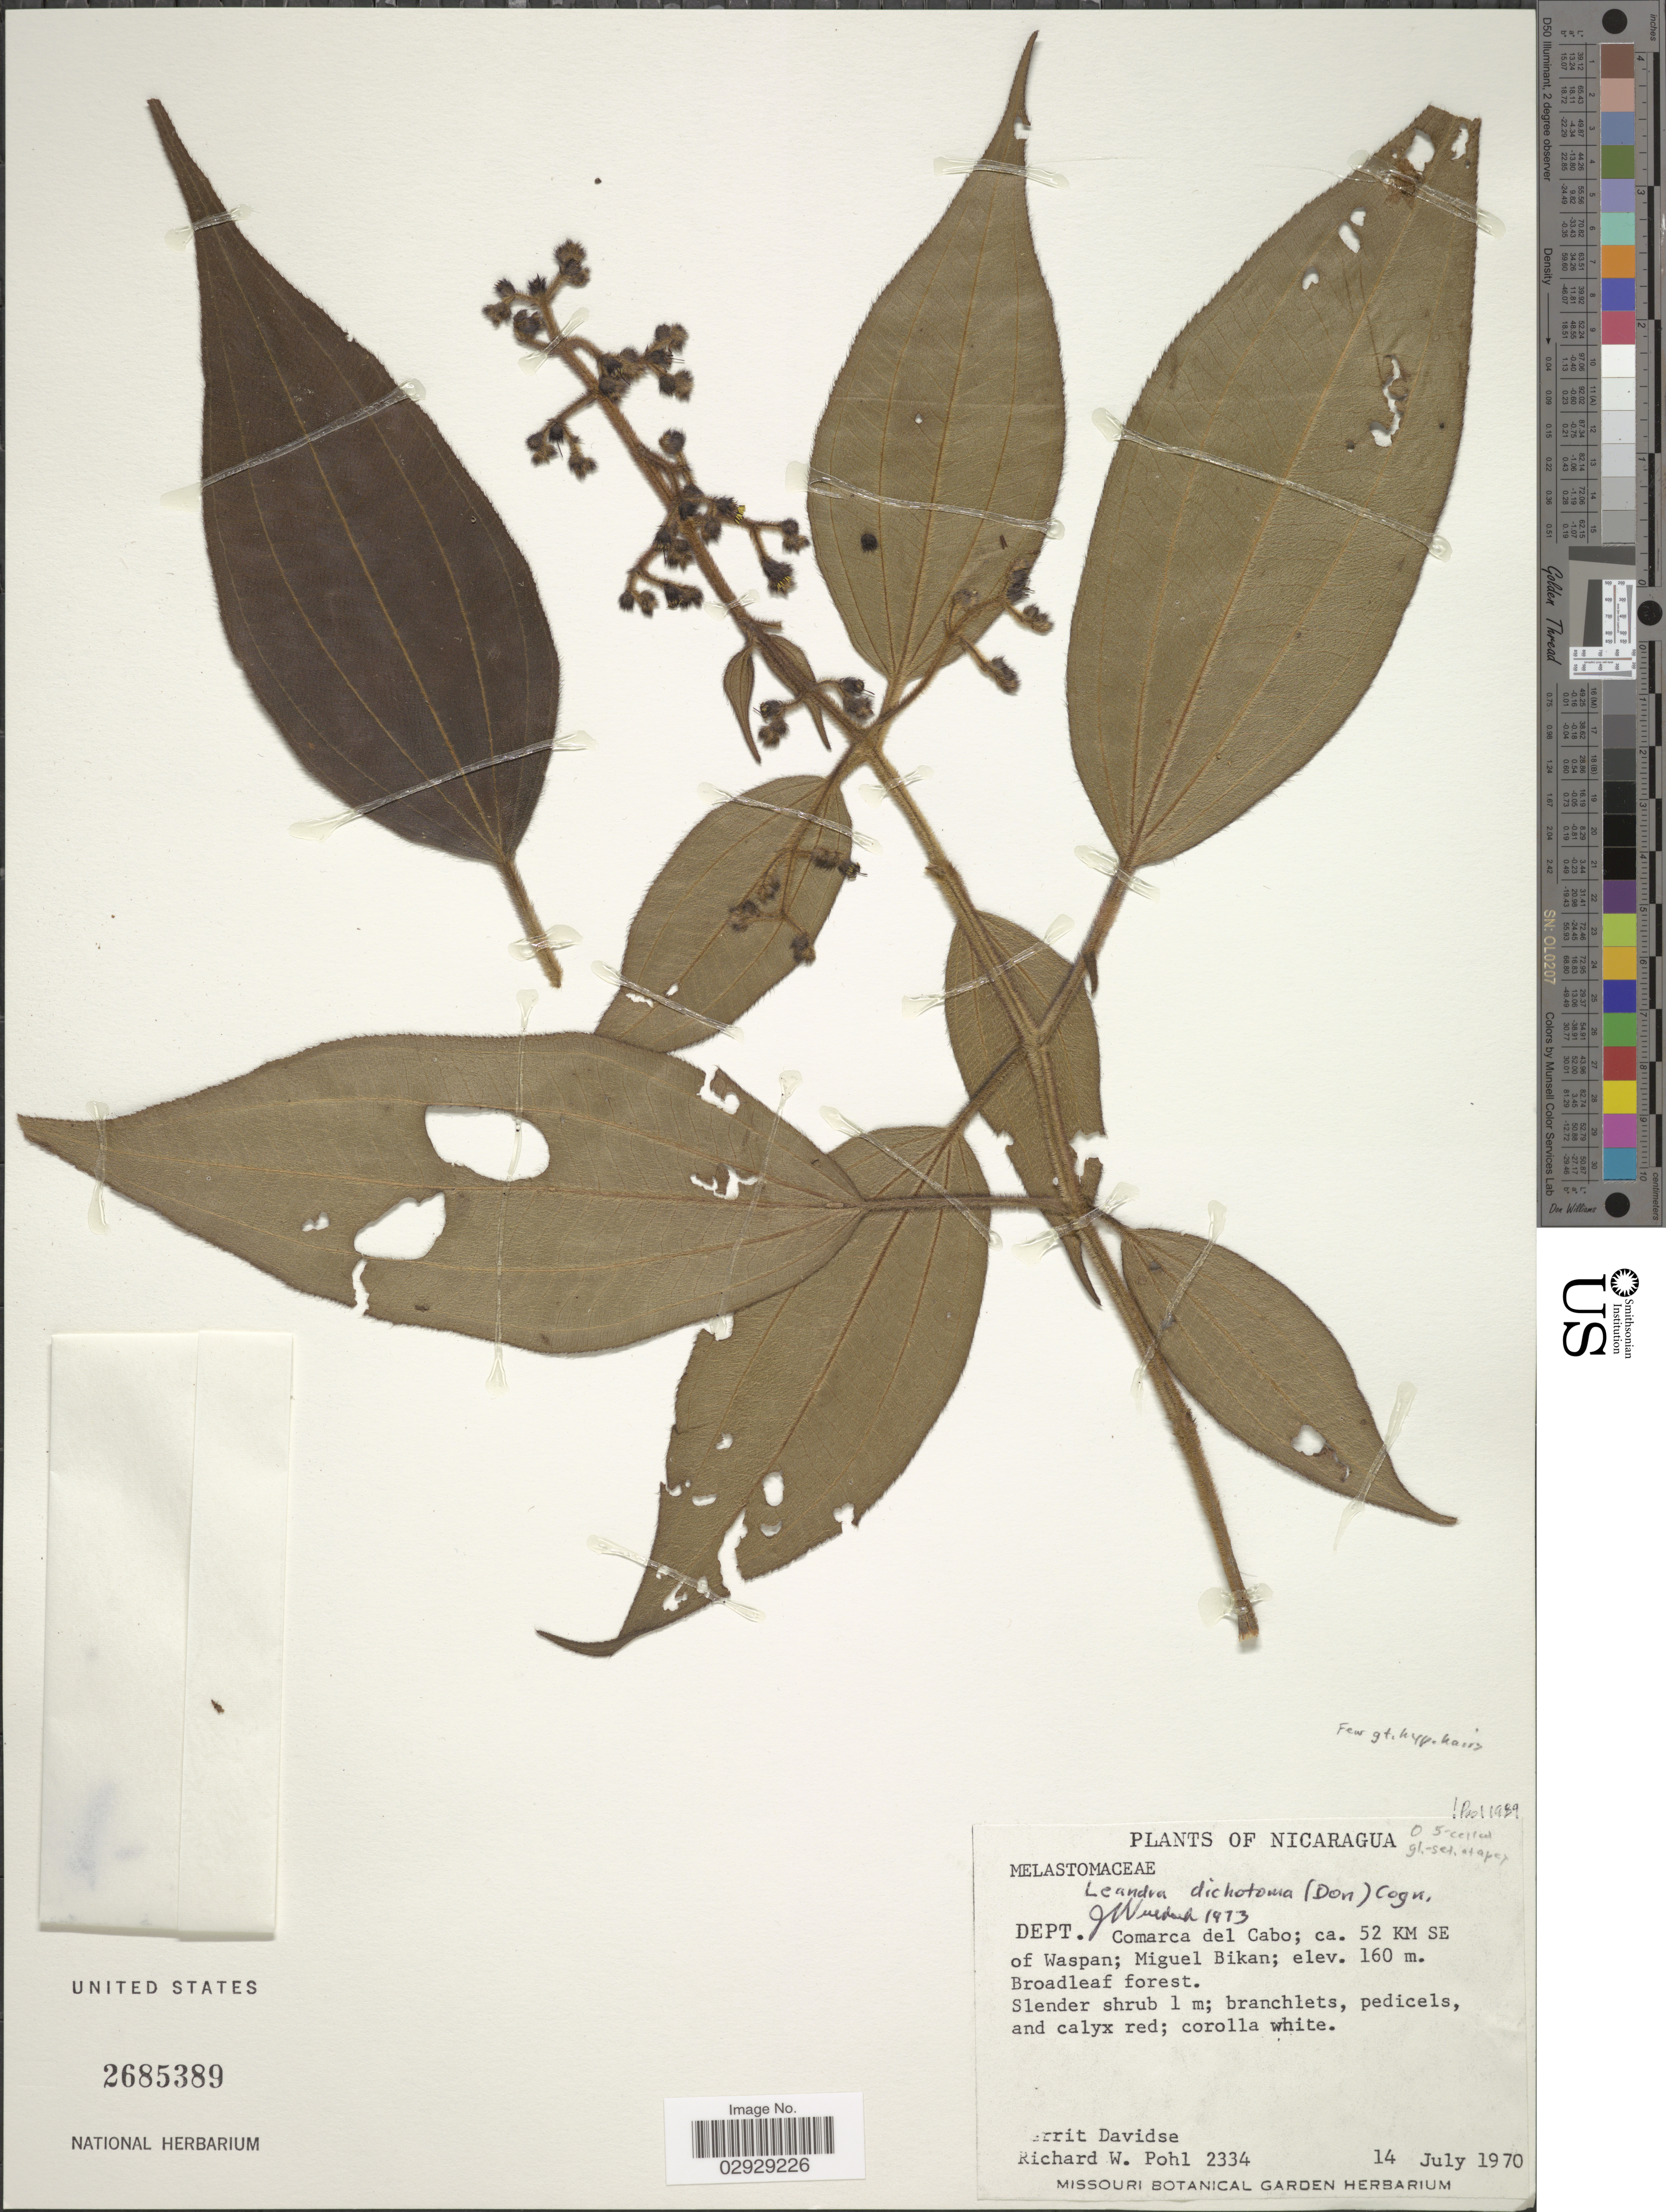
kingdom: Plantae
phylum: Tracheophyta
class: Magnoliopsida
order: Myrtales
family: Melastomataceae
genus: Leandra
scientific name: Leandra granatensis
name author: Gleason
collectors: G. Davidse & R. W. Pohl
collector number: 2334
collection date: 1970-07-14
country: Nicaragua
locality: Dept. Comarca del Cabo; ca. 52 KM SE of Waspan; Miguel Bikan.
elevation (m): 160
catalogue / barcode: US 2685389